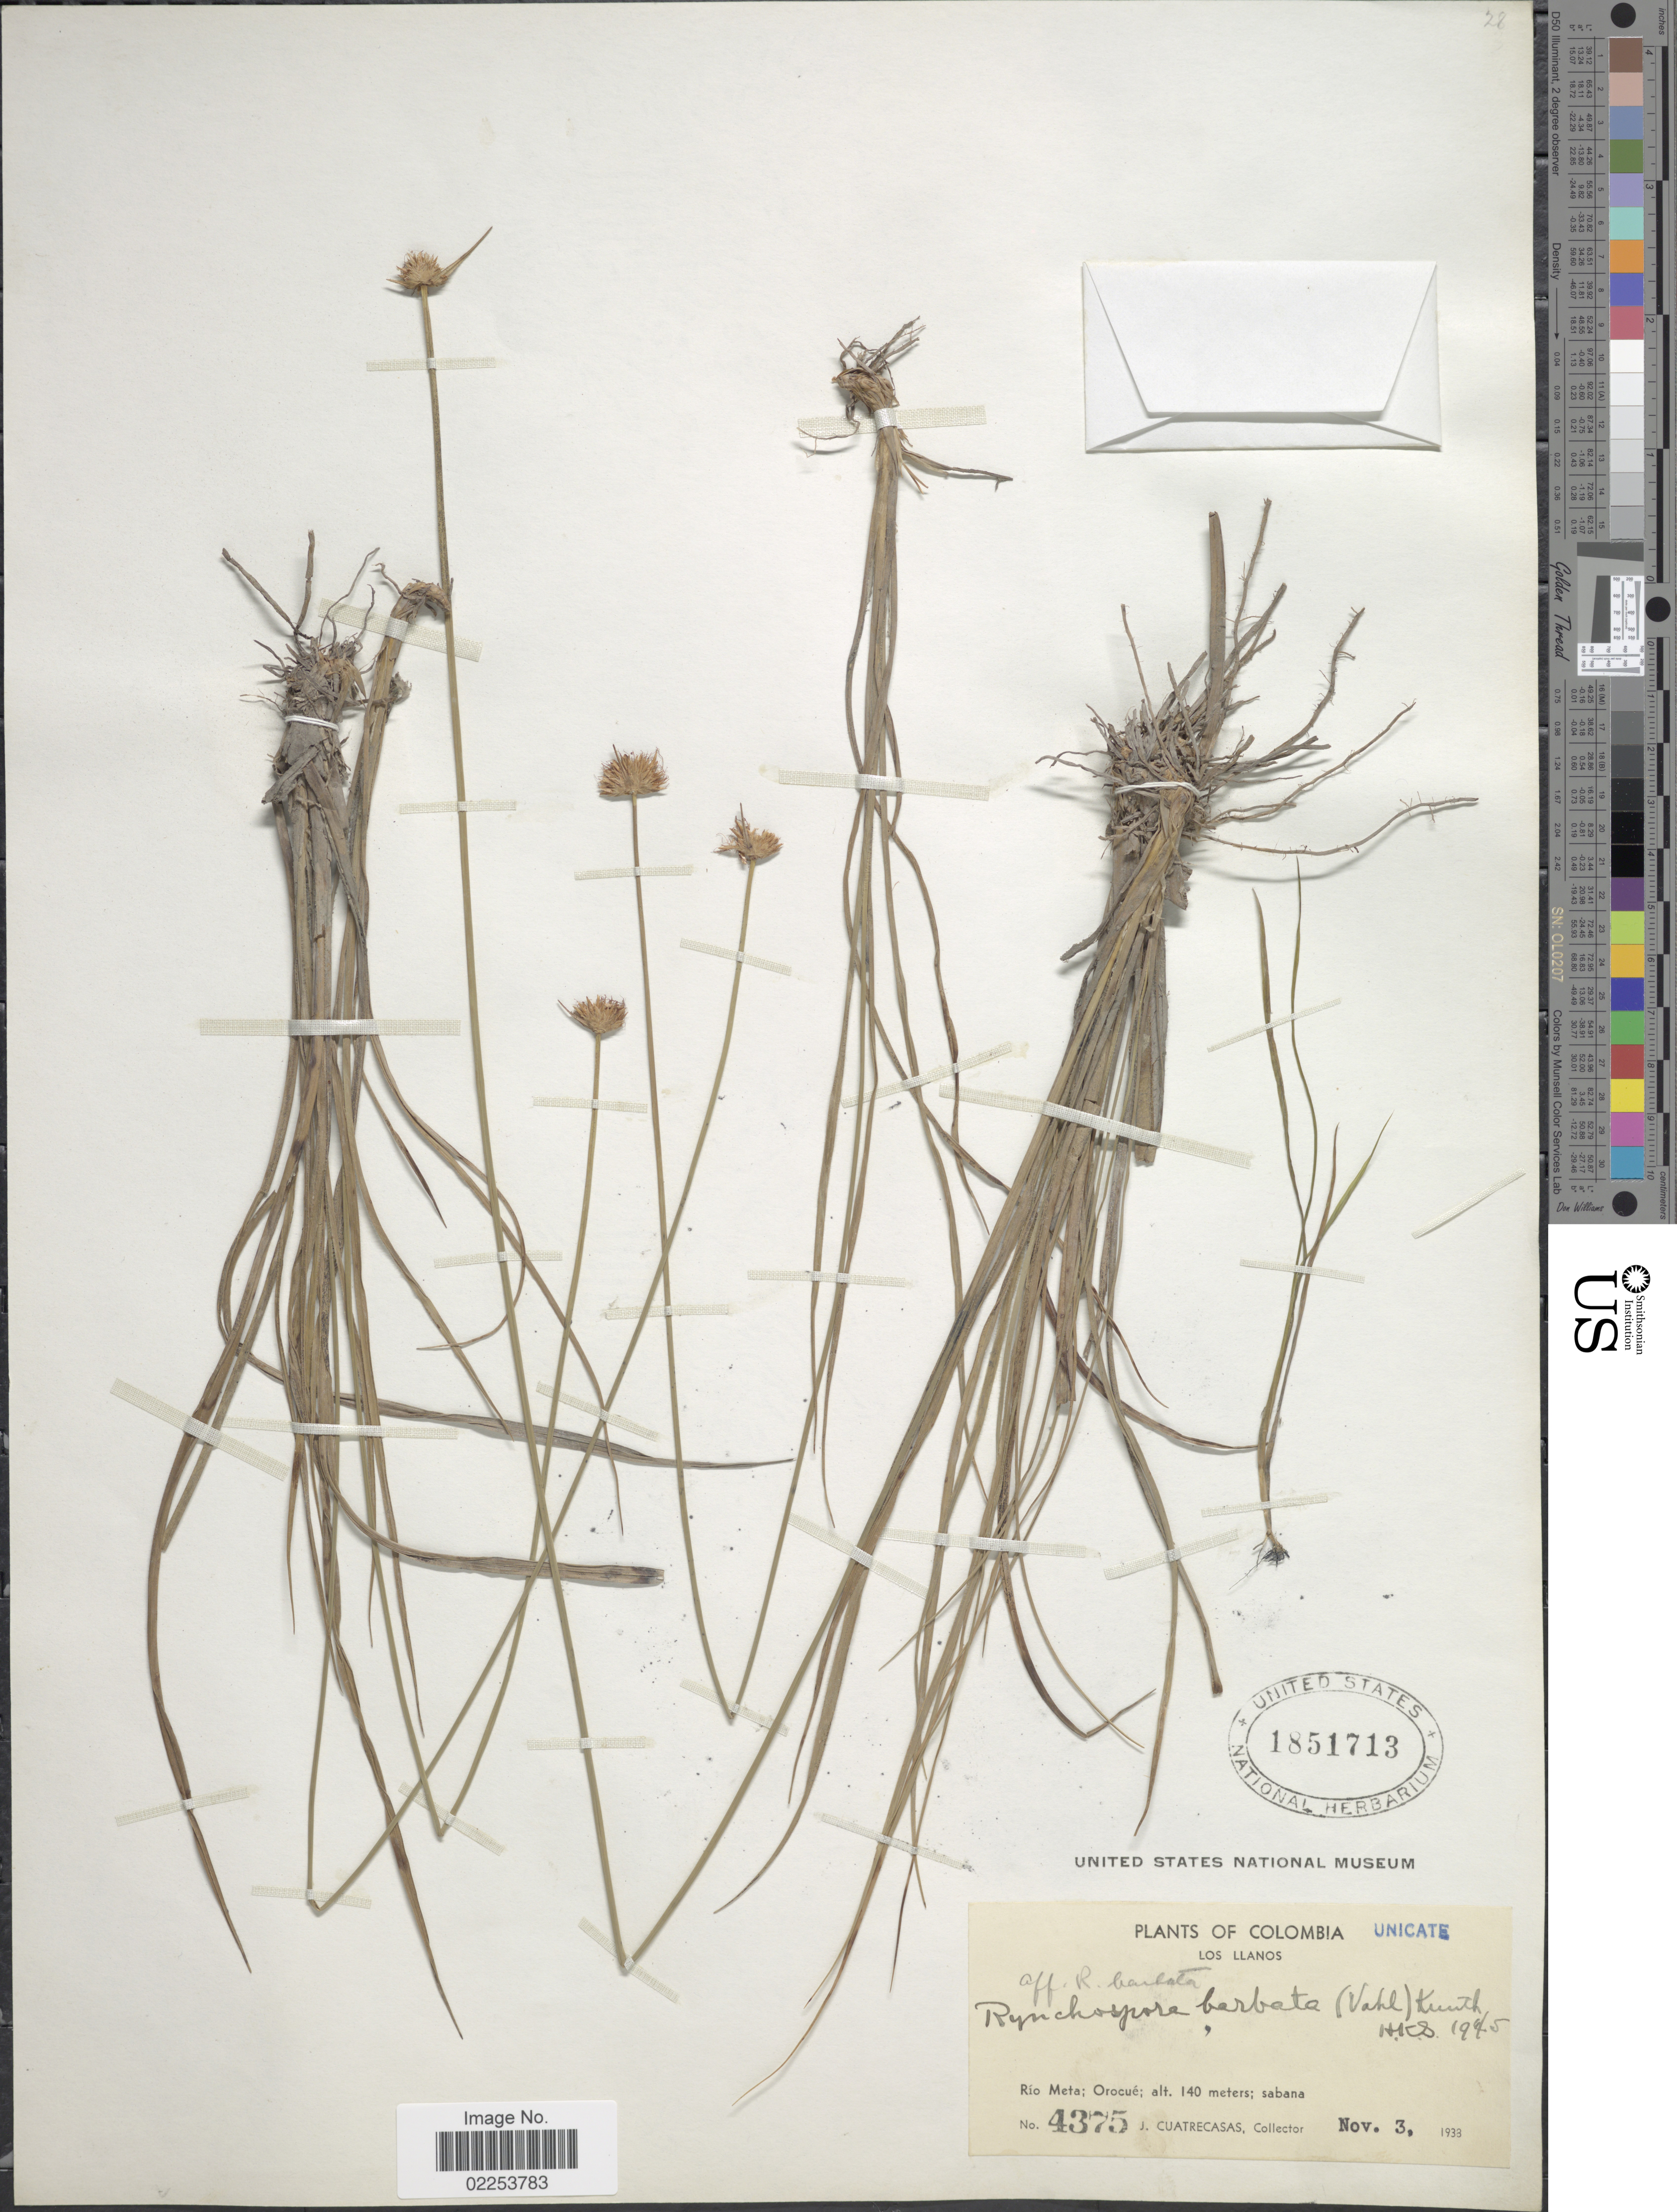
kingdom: Plantae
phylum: Tracheophyta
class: Liliopsida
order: Poales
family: Cyperaceae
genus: Rhynchospora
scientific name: Rhynchospora hirta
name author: (Nees) Boeckeler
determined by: Alves, K.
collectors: J. Cuatrecasas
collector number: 4375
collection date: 1933-11-03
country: Colombia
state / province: Meta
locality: Los Llanos, Rio Meta: Orocue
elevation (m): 140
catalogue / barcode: US 1851713